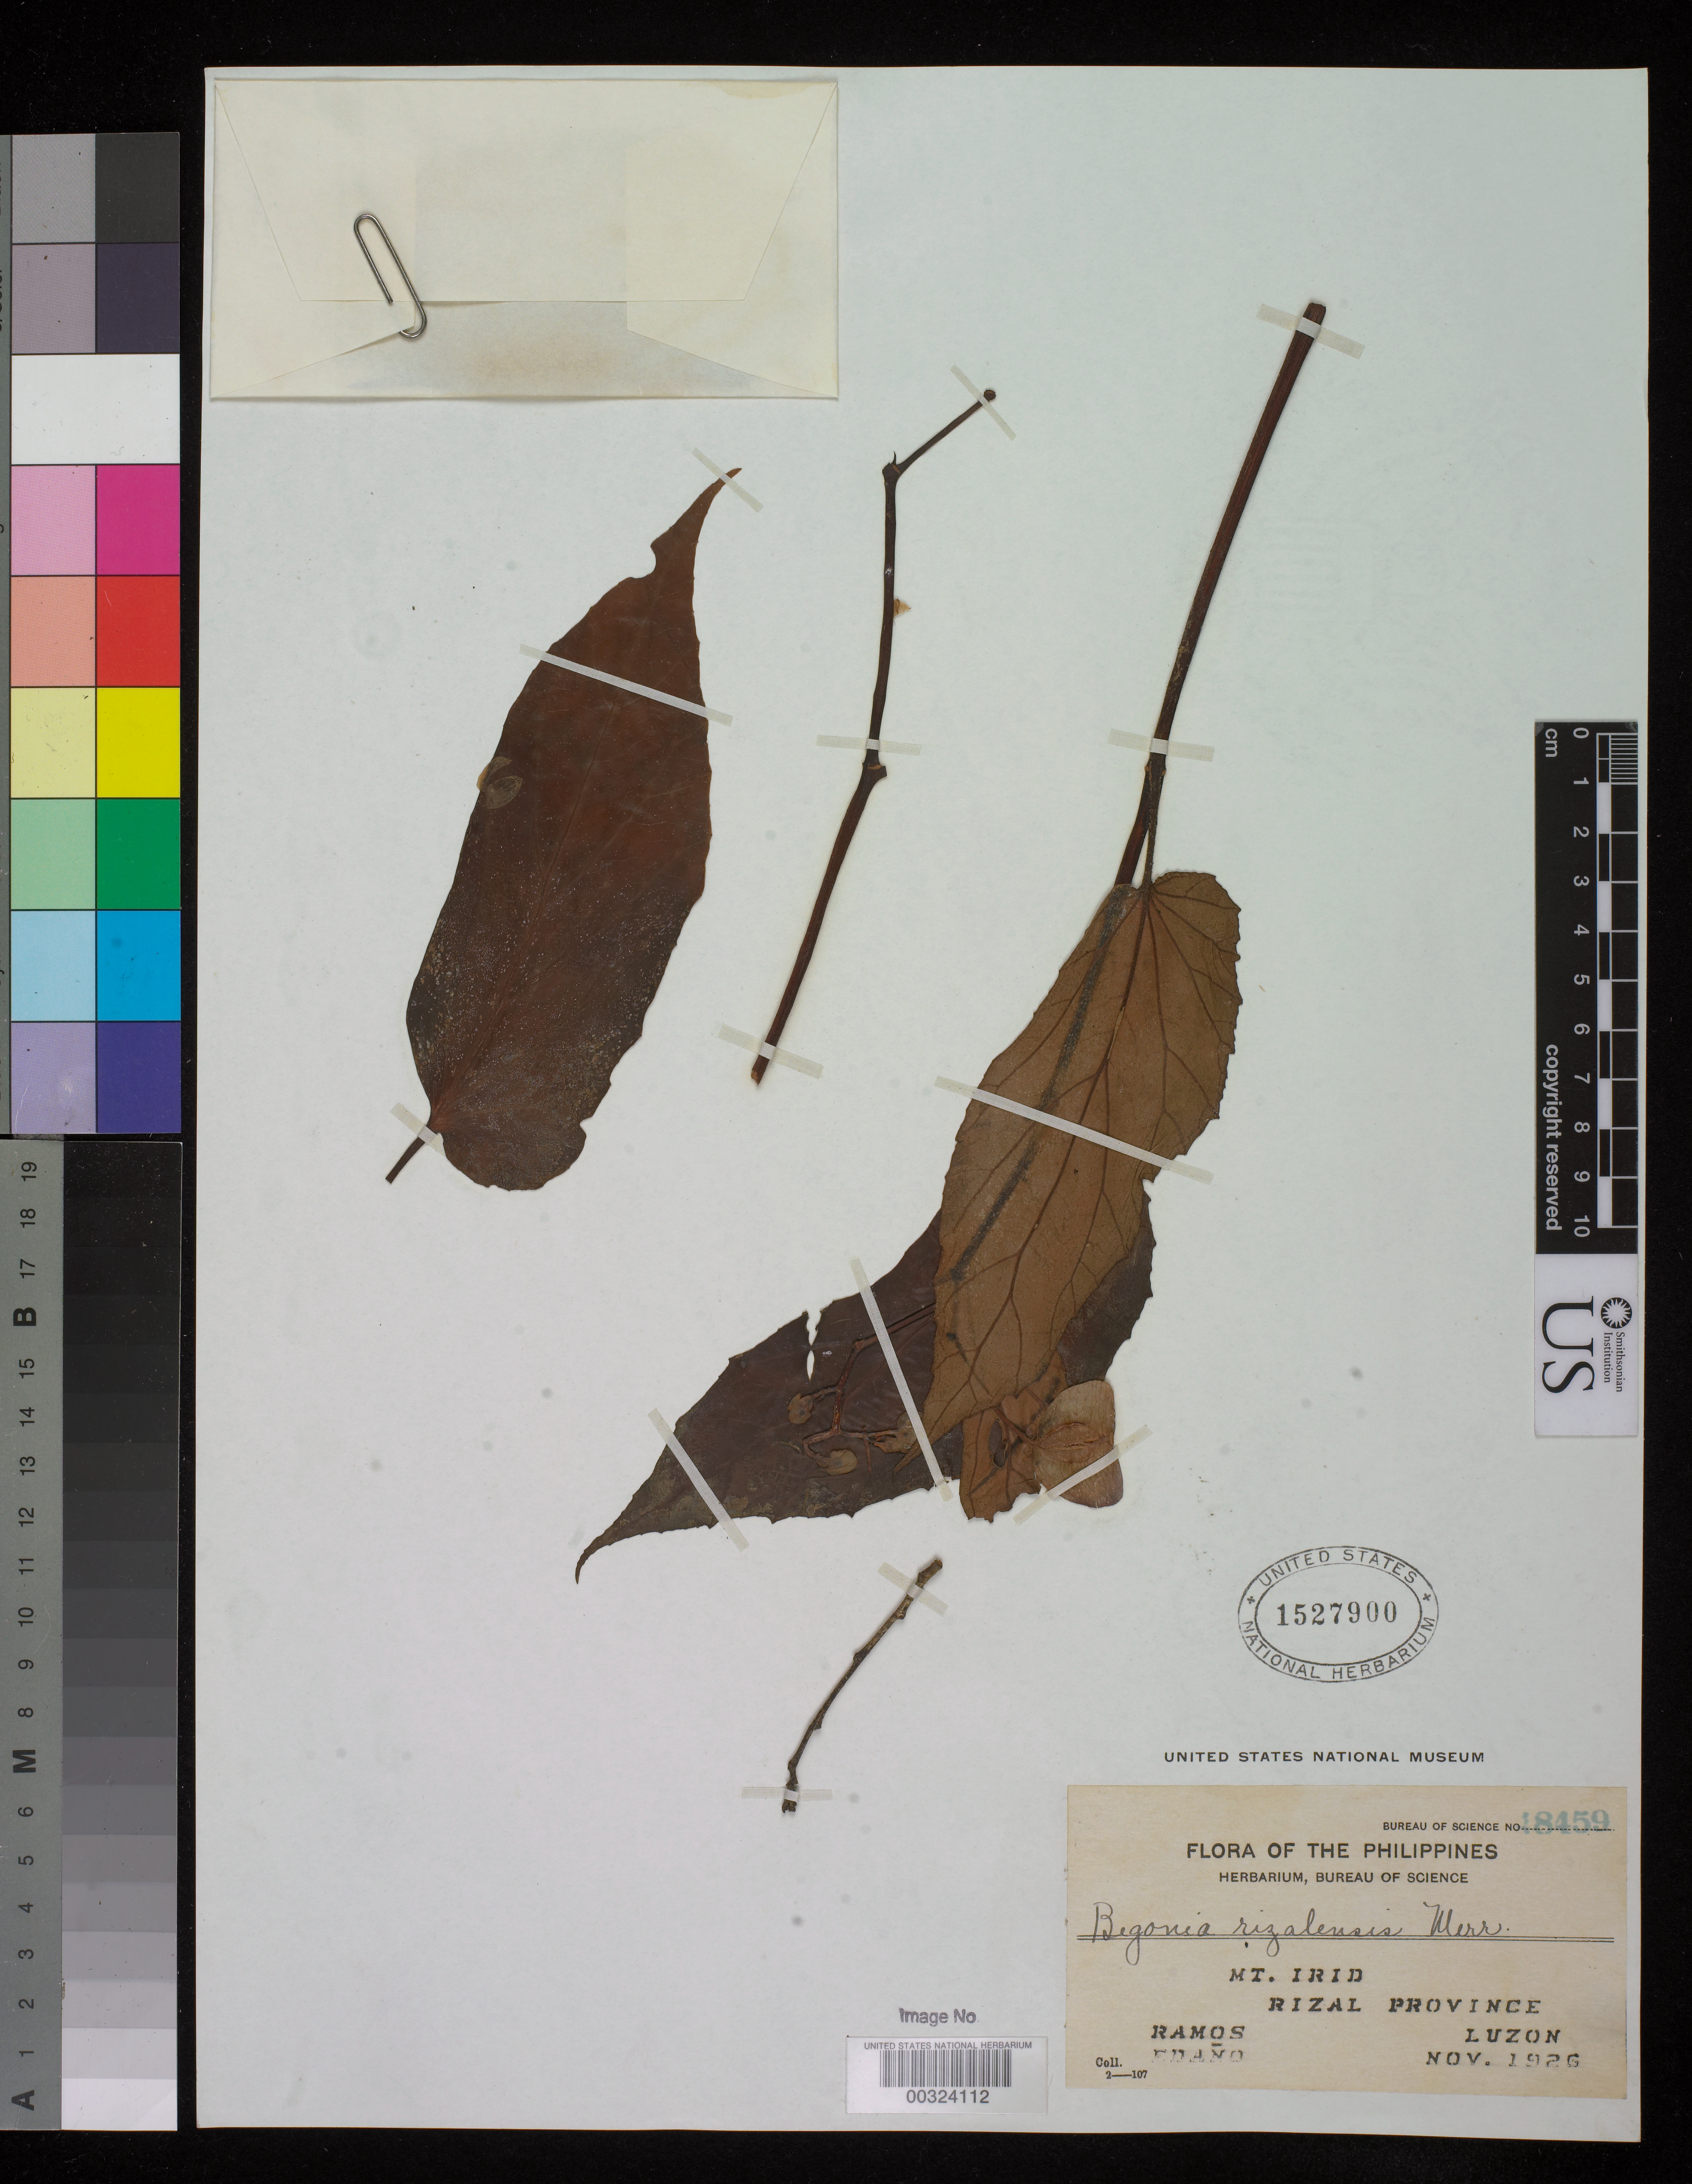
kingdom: Plantae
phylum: Tracheophyta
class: Magnoliopsida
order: Cucurbitales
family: Begoniaceae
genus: Begonia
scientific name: Begonia rizalensis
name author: Merr.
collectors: M. Ramos & G. E. Edaño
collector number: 18459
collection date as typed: Nov 1926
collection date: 1926-11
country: Philippines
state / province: Calabarzon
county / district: Rizal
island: Luzon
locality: Mt. irid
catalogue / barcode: US 1527900